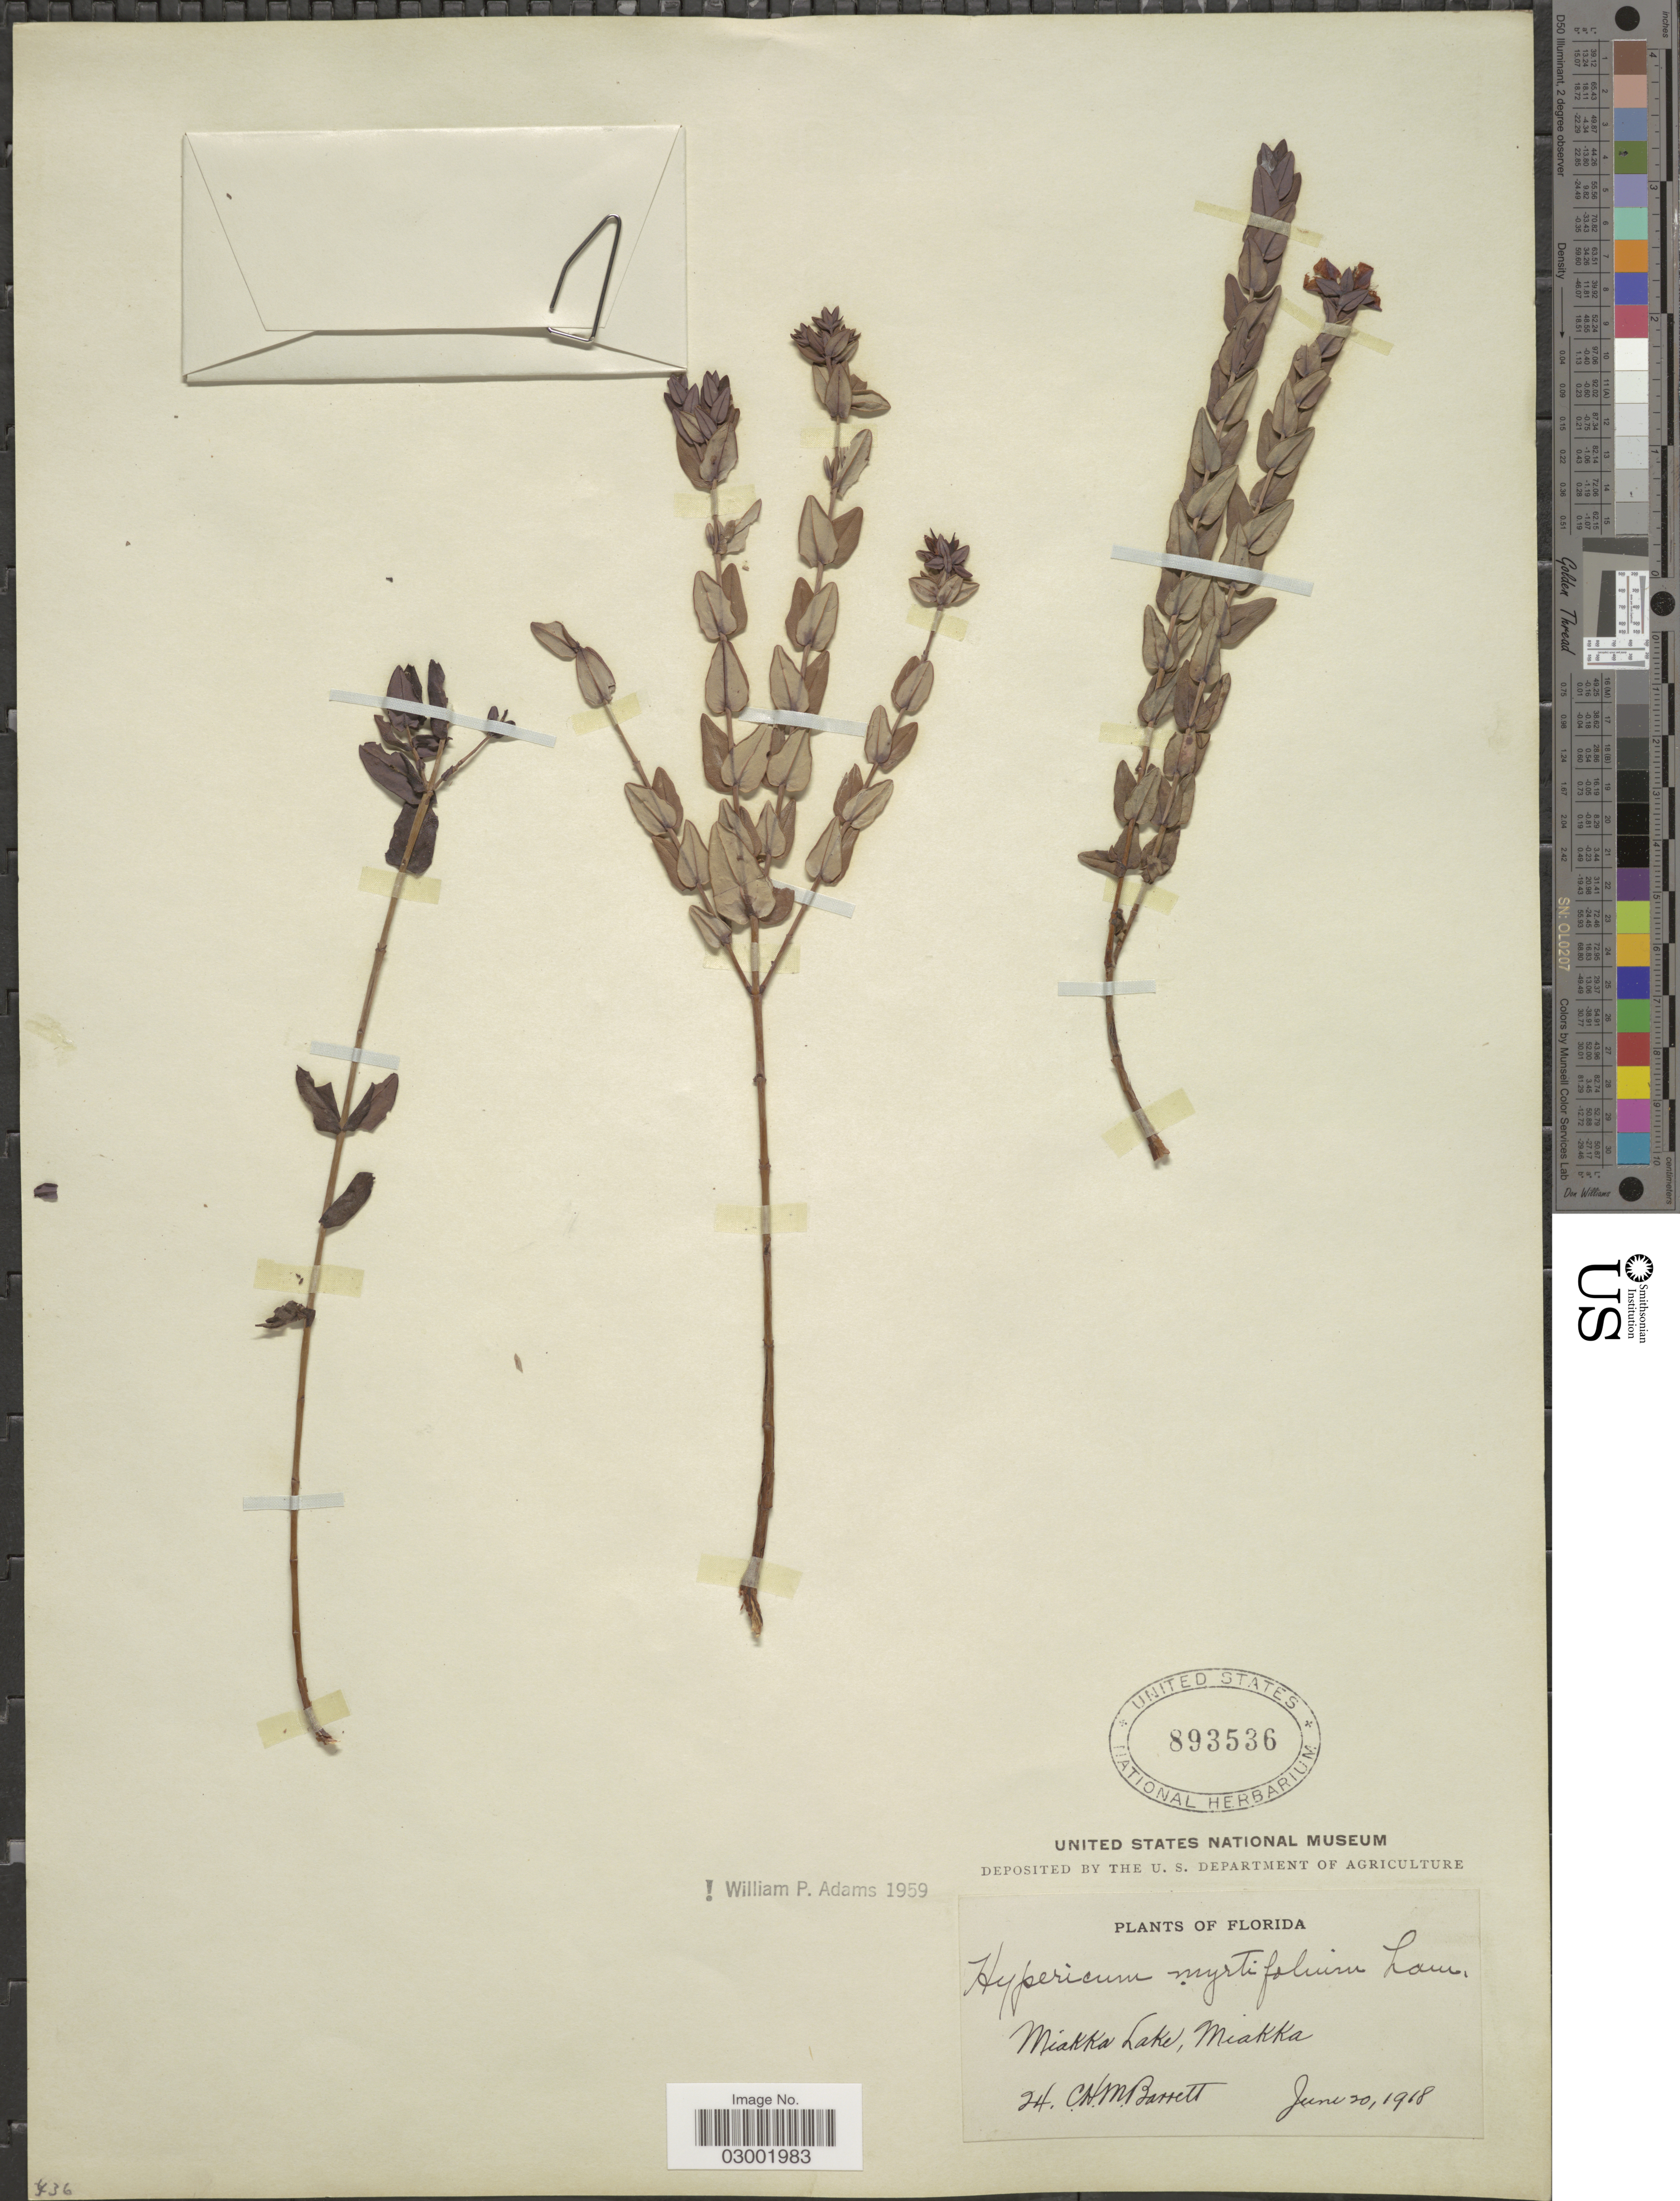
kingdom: Plantae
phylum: Tracheophyta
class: Magnoliopsida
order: Malpighiales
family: Hypericaceae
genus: Hypericum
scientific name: Hypericum myrtifolium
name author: Lam.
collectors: C. Barrett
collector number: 24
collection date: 1918-06-20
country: United States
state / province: Florida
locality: Miakka Lake, Miakka.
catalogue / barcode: US 893536